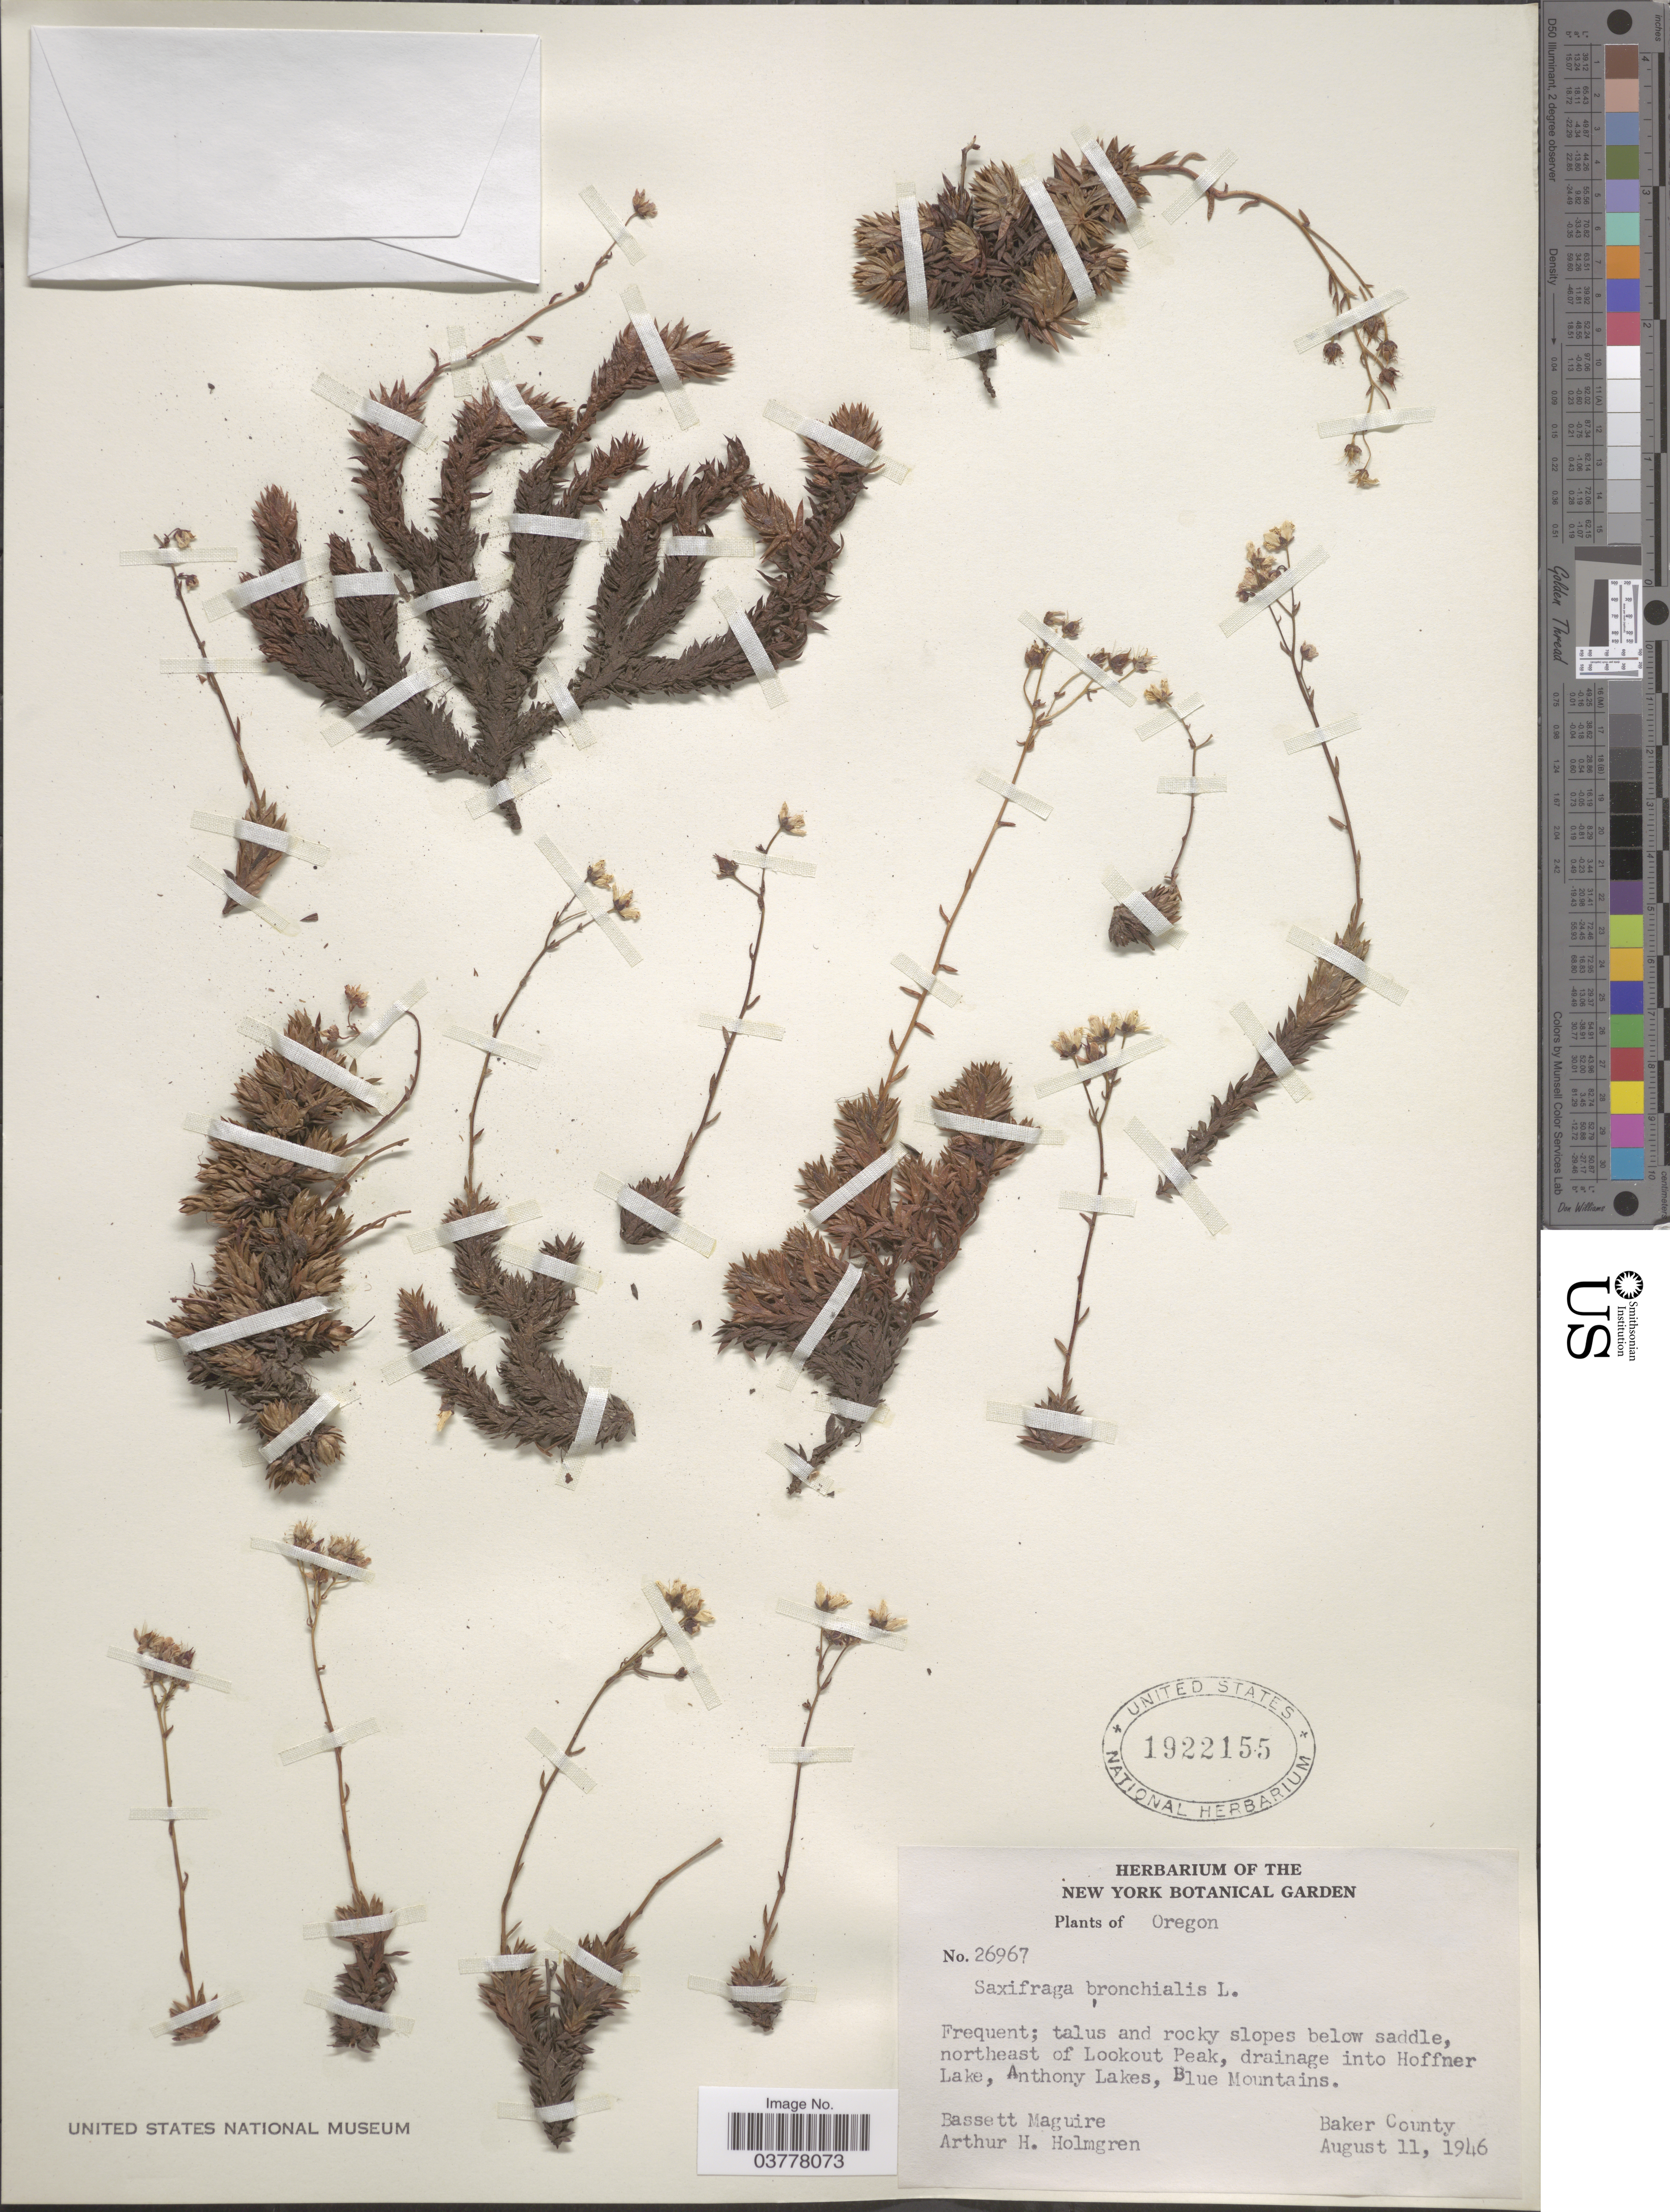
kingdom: Plantae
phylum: Tracheophyta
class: Magnoliopsida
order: Saxifragales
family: Saxifragaceae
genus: Saxifraga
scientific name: Saxifraga bronchialis subsp. austromontana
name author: (Wiegand) Piper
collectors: B. Maguire & A. H. Holmgren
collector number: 26967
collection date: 1946-08-11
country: United States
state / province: Oregon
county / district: Baker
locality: Northeast of Lookout Peak, drainage into Hoffner Lake, Anthony Lakes, Blue Mountains. Baker County.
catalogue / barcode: US 1922155